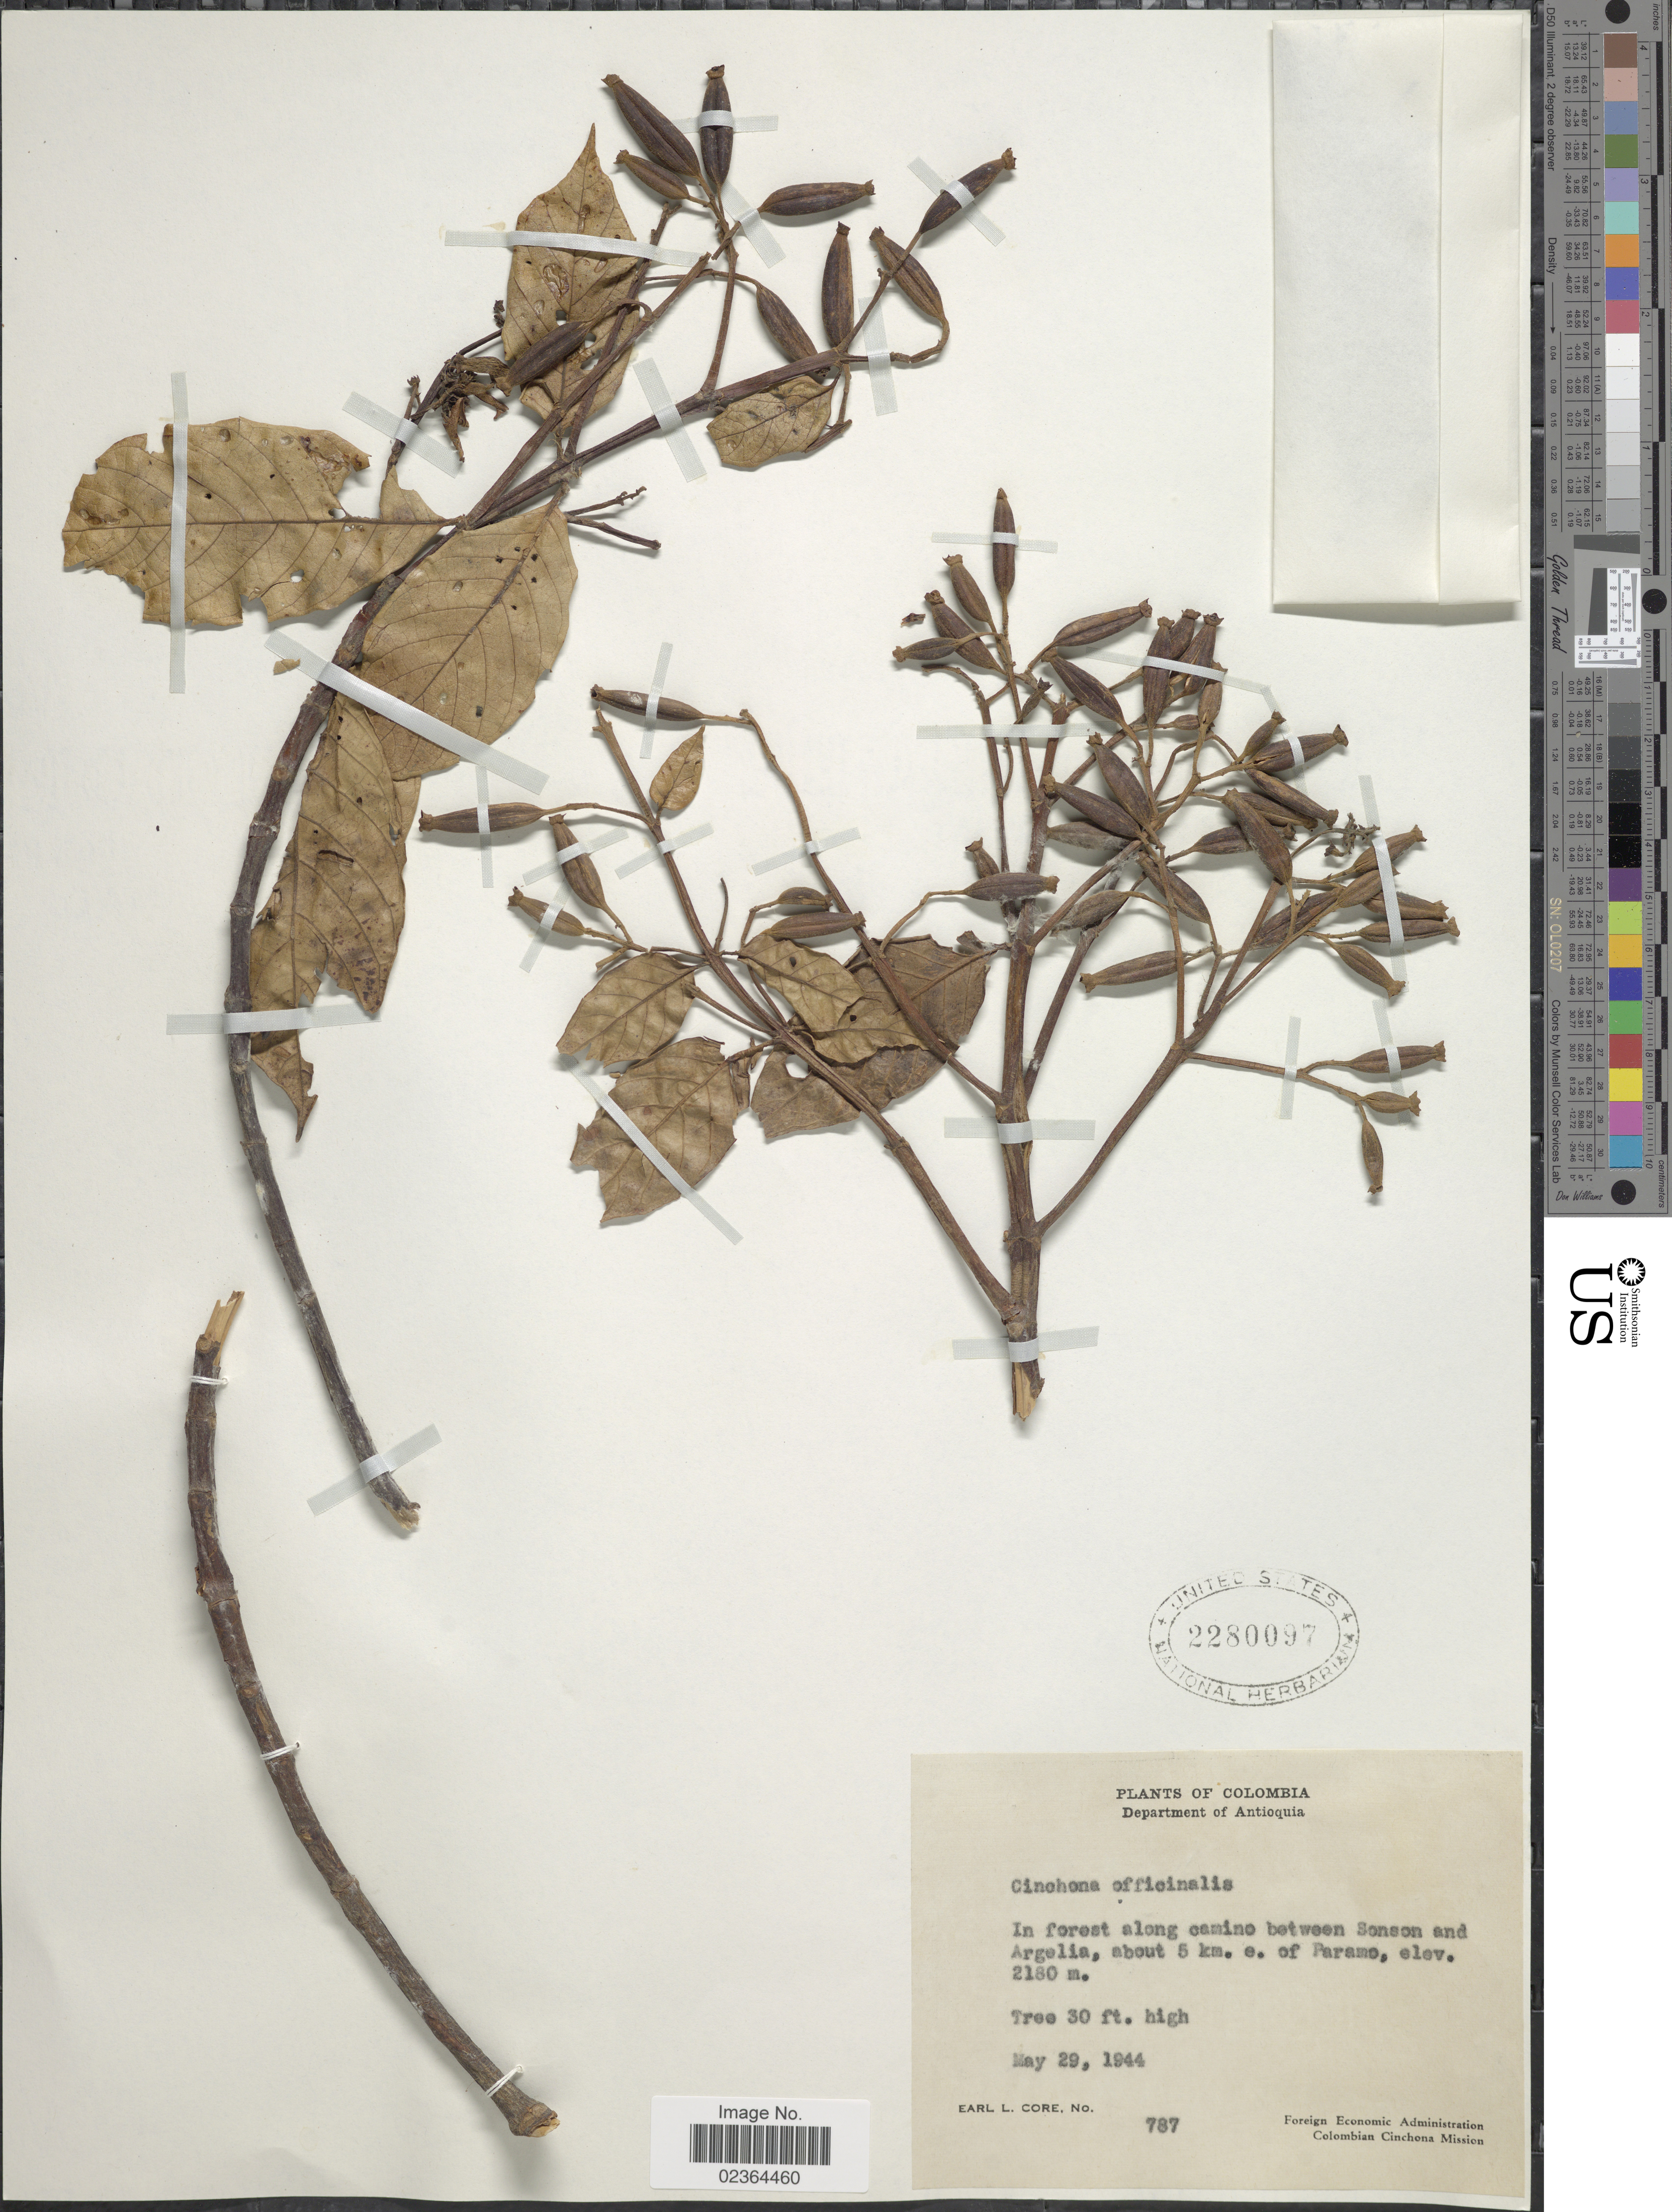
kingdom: Plantae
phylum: Tracheophyta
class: Magnoliopsida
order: Gentianales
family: Rubiaceae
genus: Cinchona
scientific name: Cinchona officinalis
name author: L.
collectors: E. L. Core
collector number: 787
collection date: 1944-05-29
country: Colombia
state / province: Antioquia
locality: Department of Antioquia, In forest along camino between Sonson and Argelia, about 5 km. e. of Paramo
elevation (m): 2180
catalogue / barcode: US 2280097